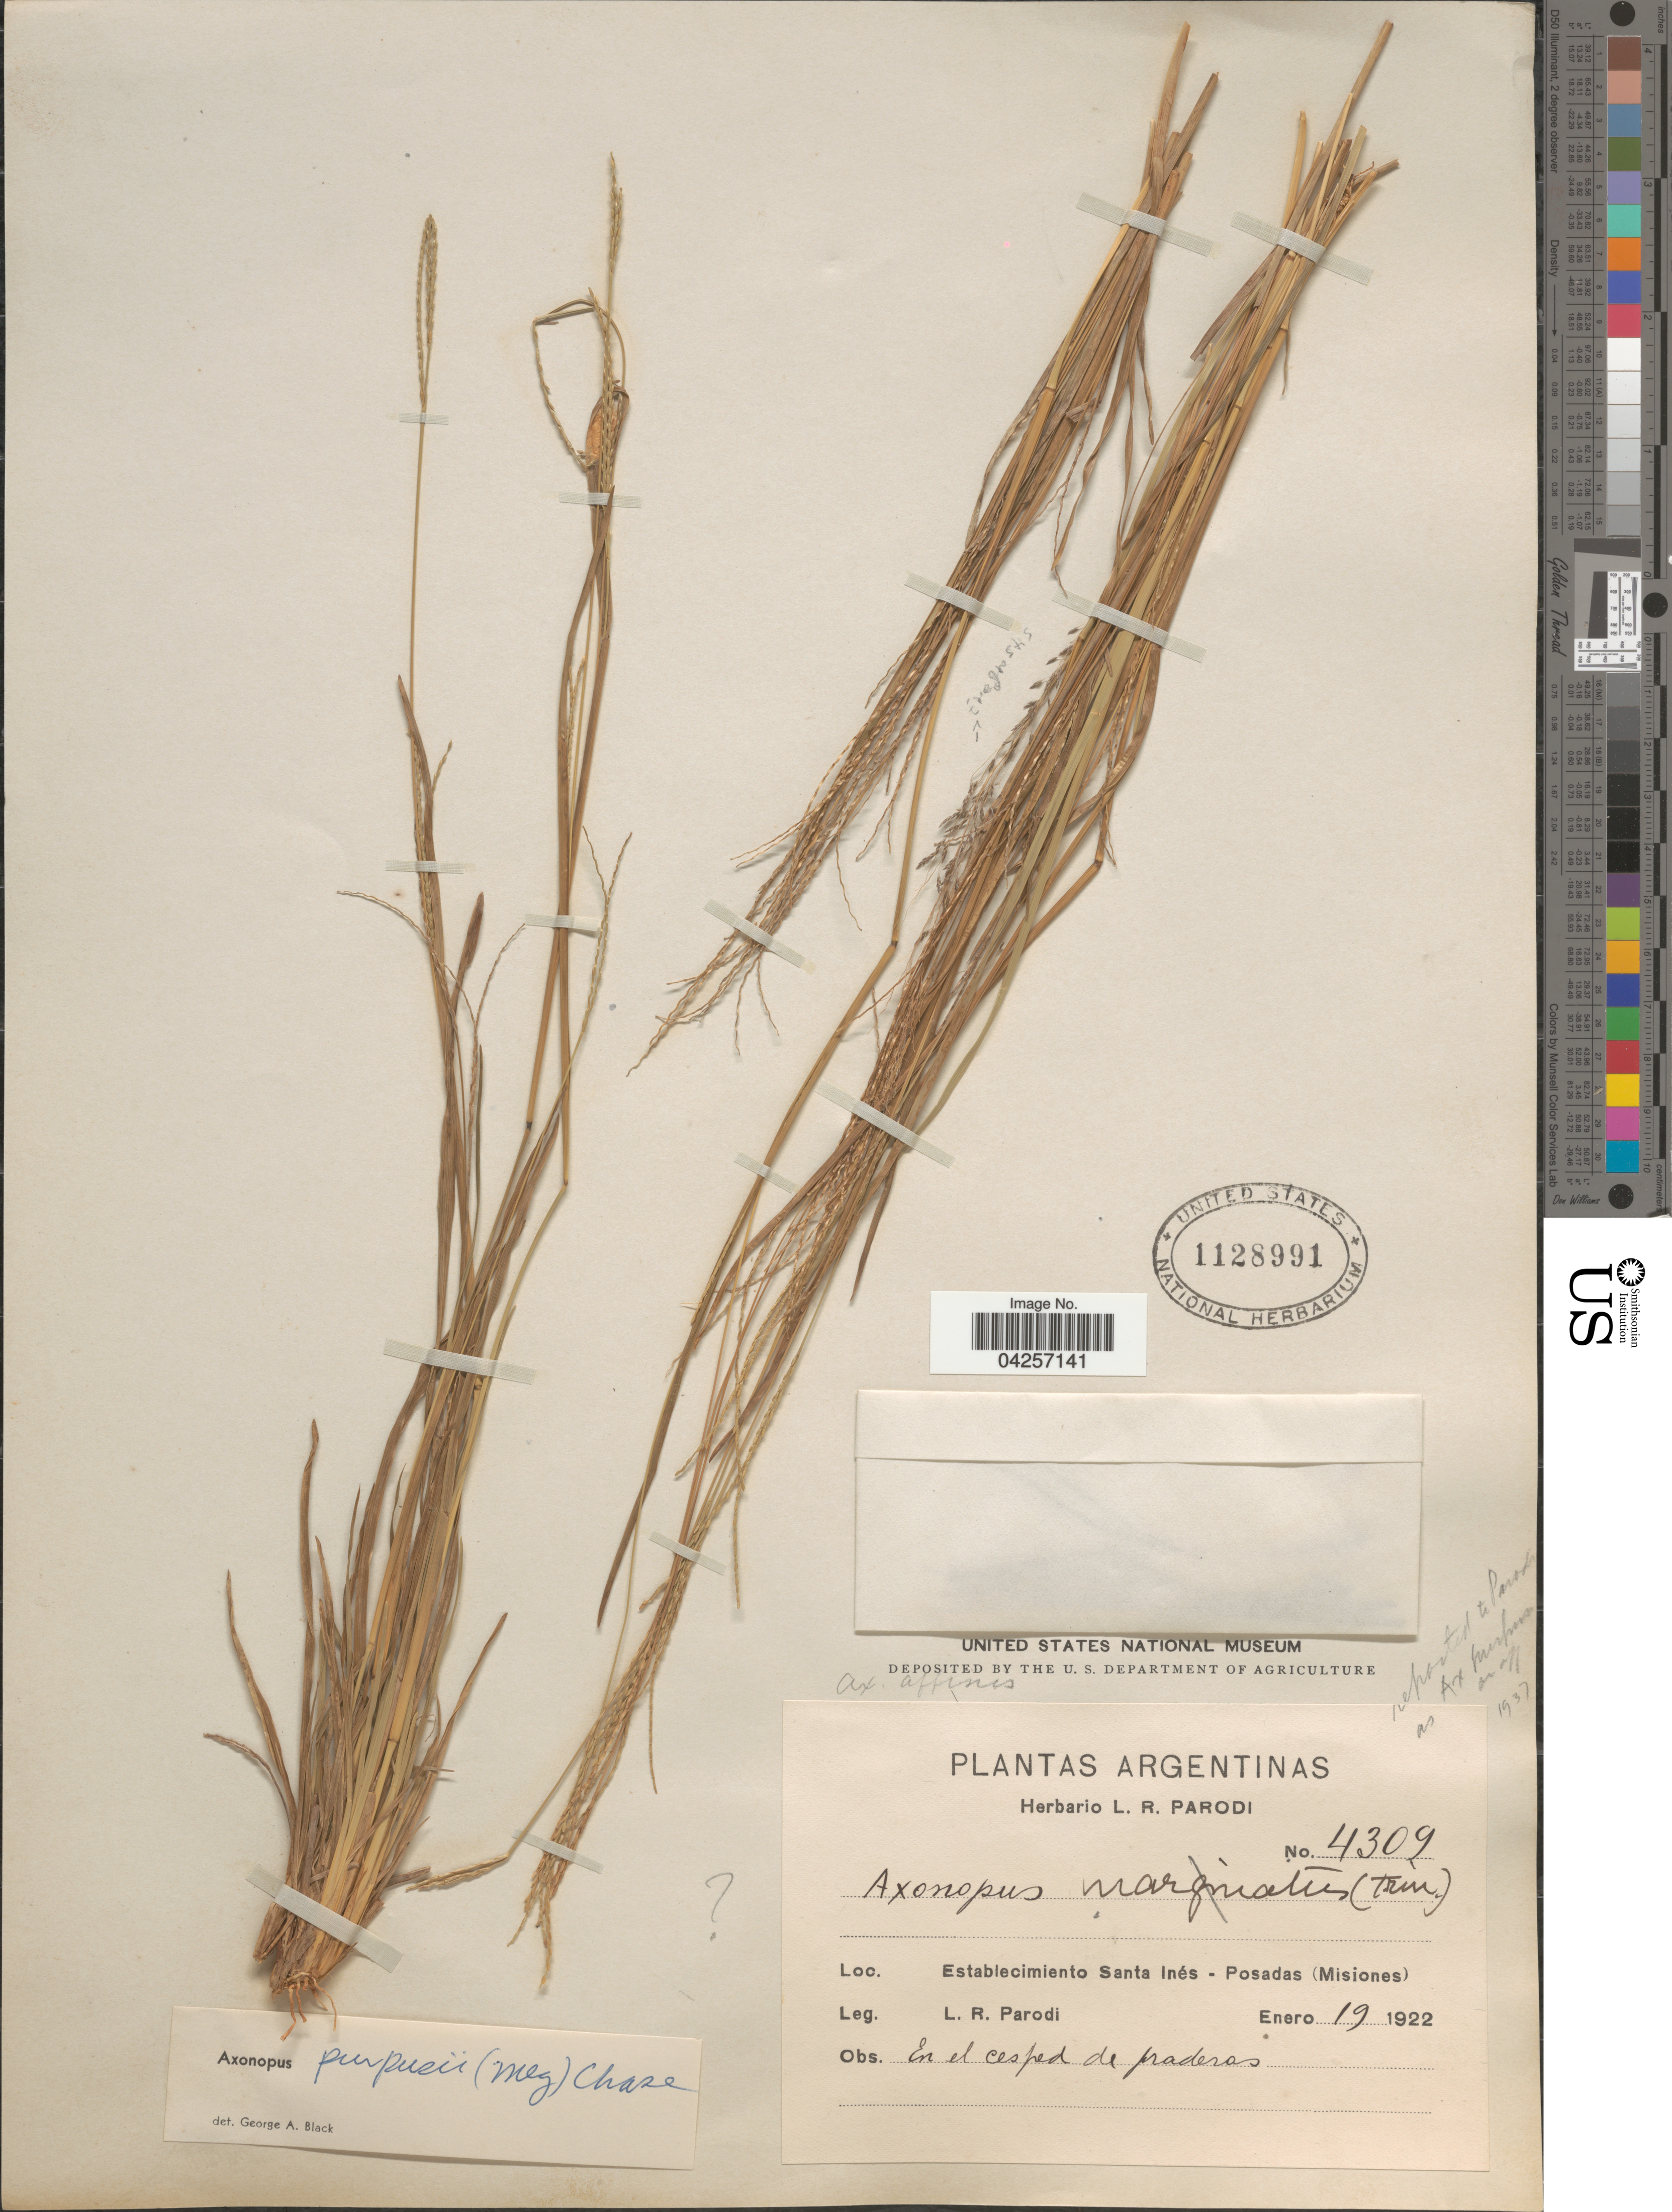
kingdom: Plantae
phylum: Tracheophyta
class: Liliopsida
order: Poales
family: Poaceae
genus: Axonopus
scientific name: Axonopus fissifolius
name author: (Raddi) Kuhlm.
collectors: L. R. Parodi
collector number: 4309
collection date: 1922-01-19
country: Argentina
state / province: Misiones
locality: Establecimiento Santa Inés - Posadas (Misiones).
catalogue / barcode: US 1128991